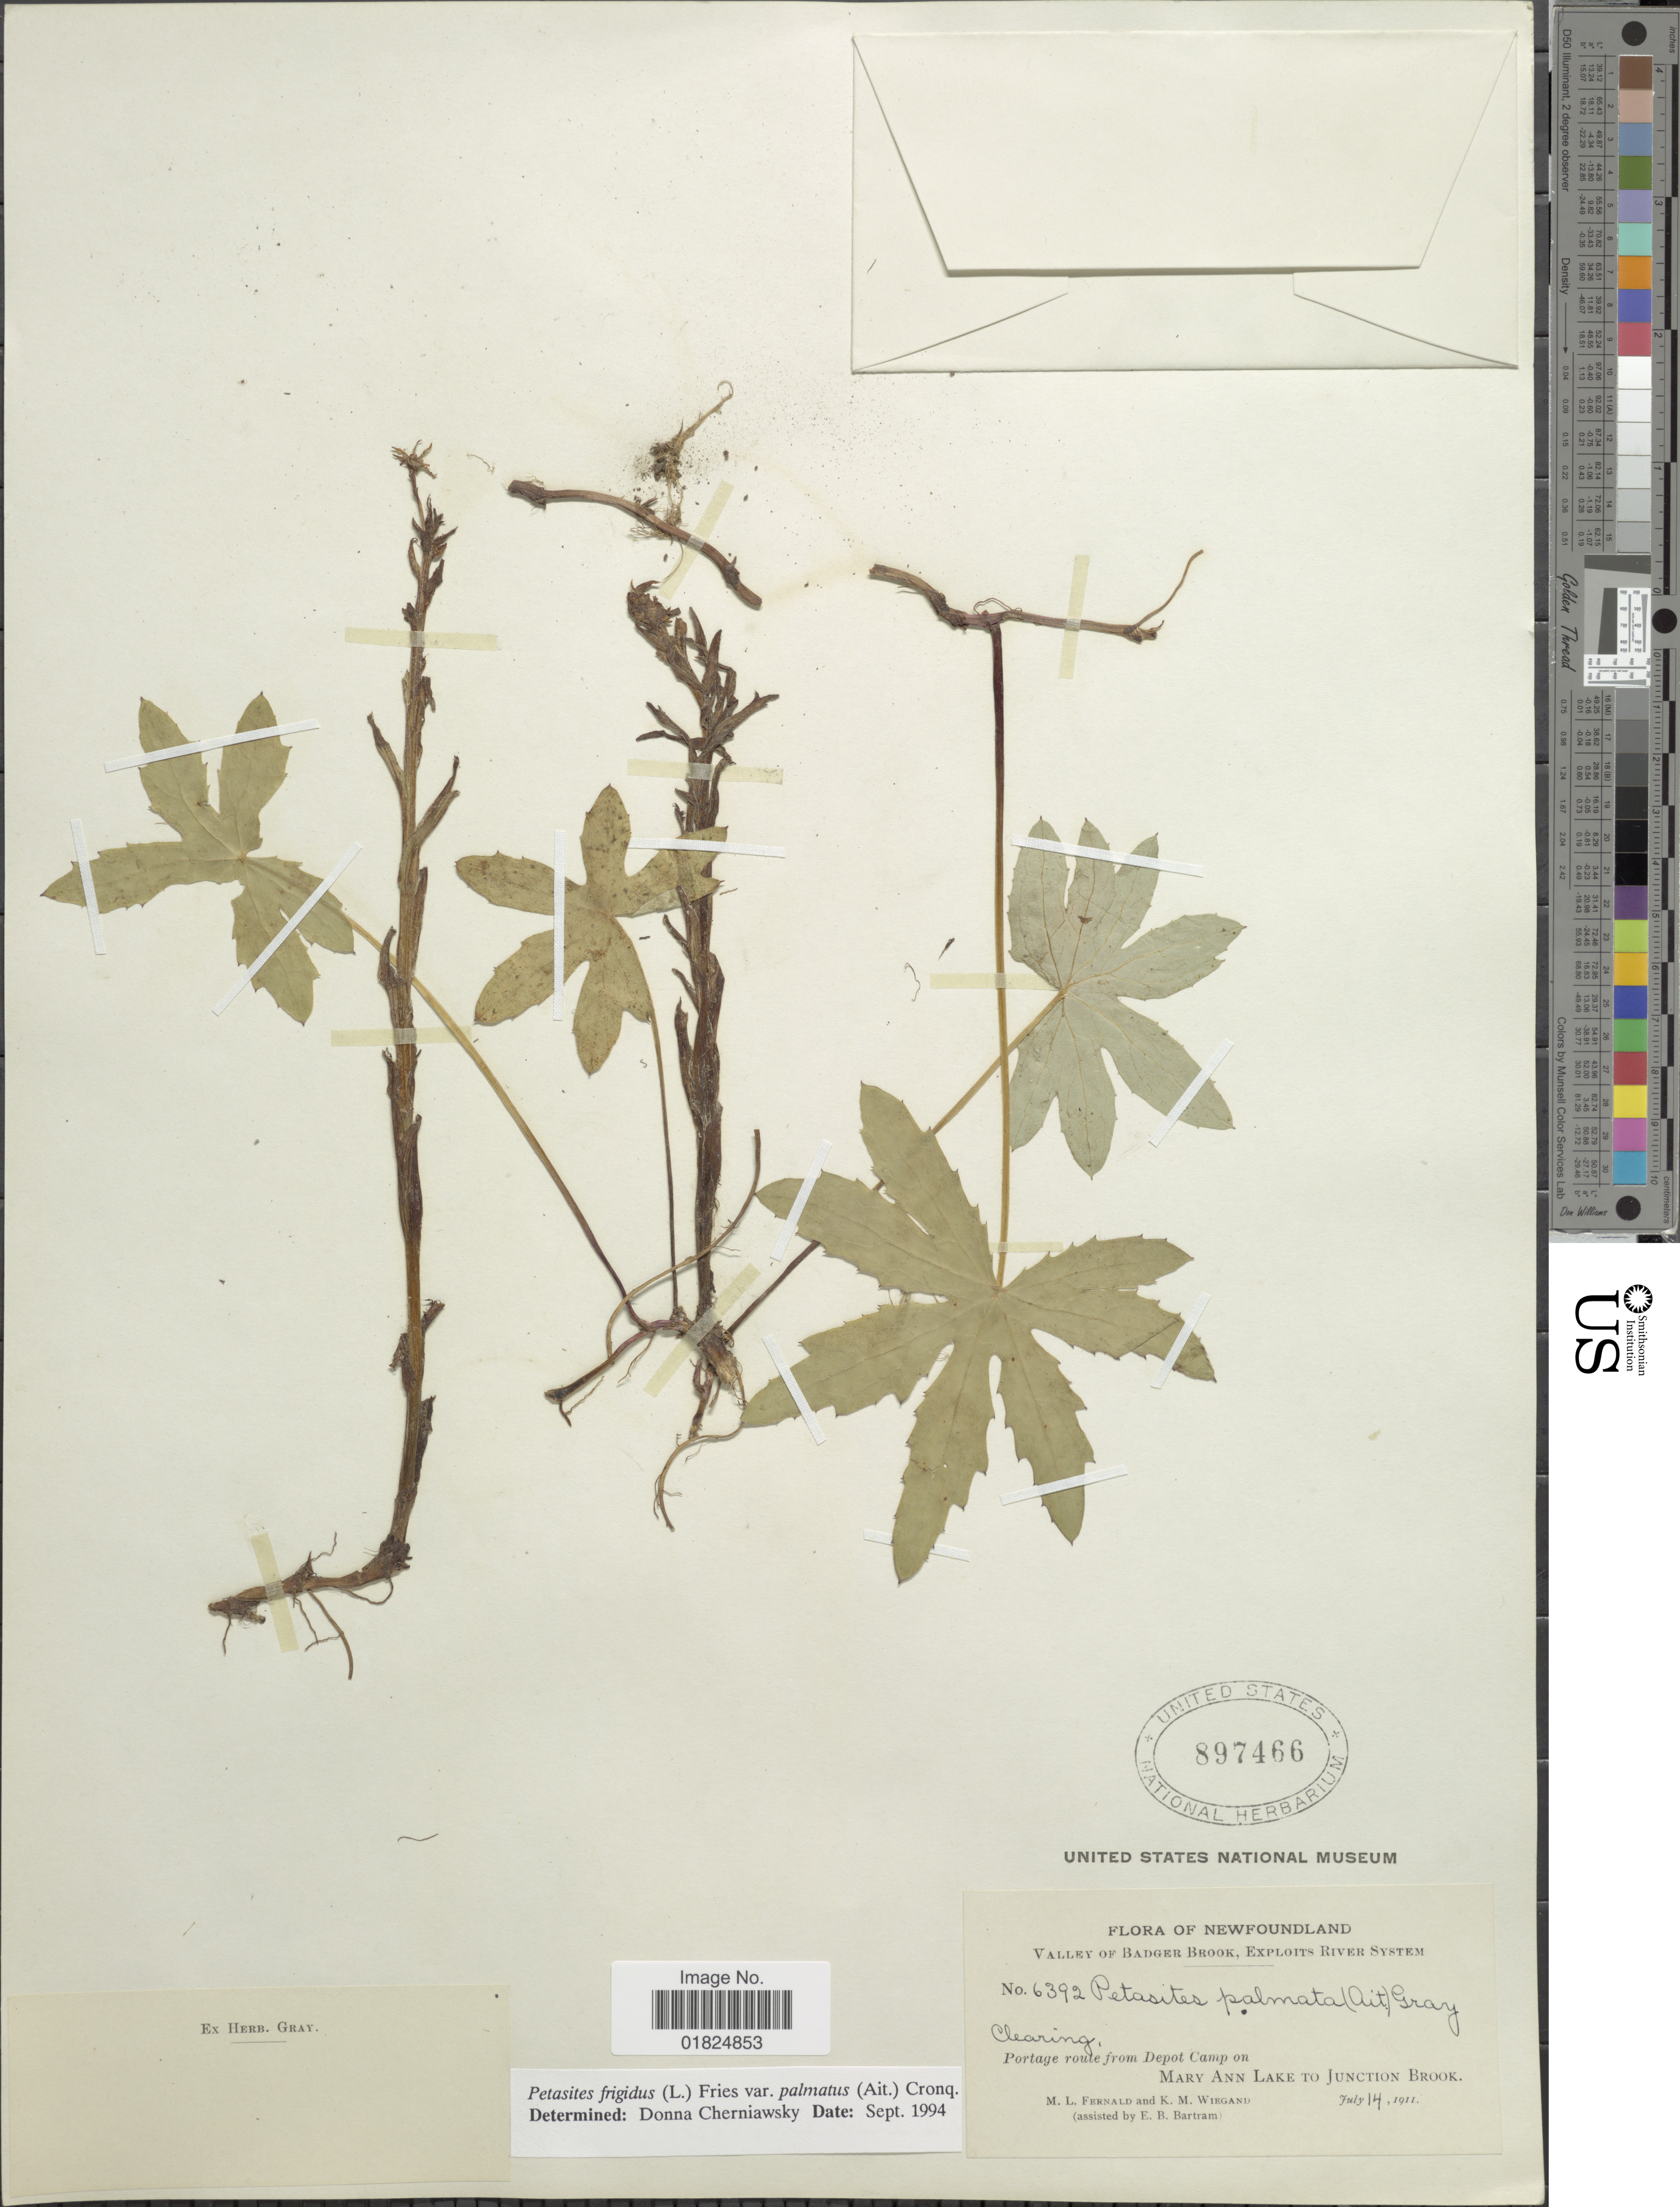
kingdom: Plantae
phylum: Tracheophyta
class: Magnoliopsida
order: Asterales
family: Asteraceae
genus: Petasites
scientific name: Petasites frigidus var. palmatus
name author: (Aiton) Cody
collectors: M. L. Fernald, K. M. Wiegand & E. B. Bartram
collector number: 6392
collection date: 1911-07-14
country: Canada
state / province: Newfoundland and Labrador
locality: Newfoundland. Valley of Badge Brook, Exploits River System. Portage route from Depot Camp on Mary Ann Lake to Junction Brook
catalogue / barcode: US 897466